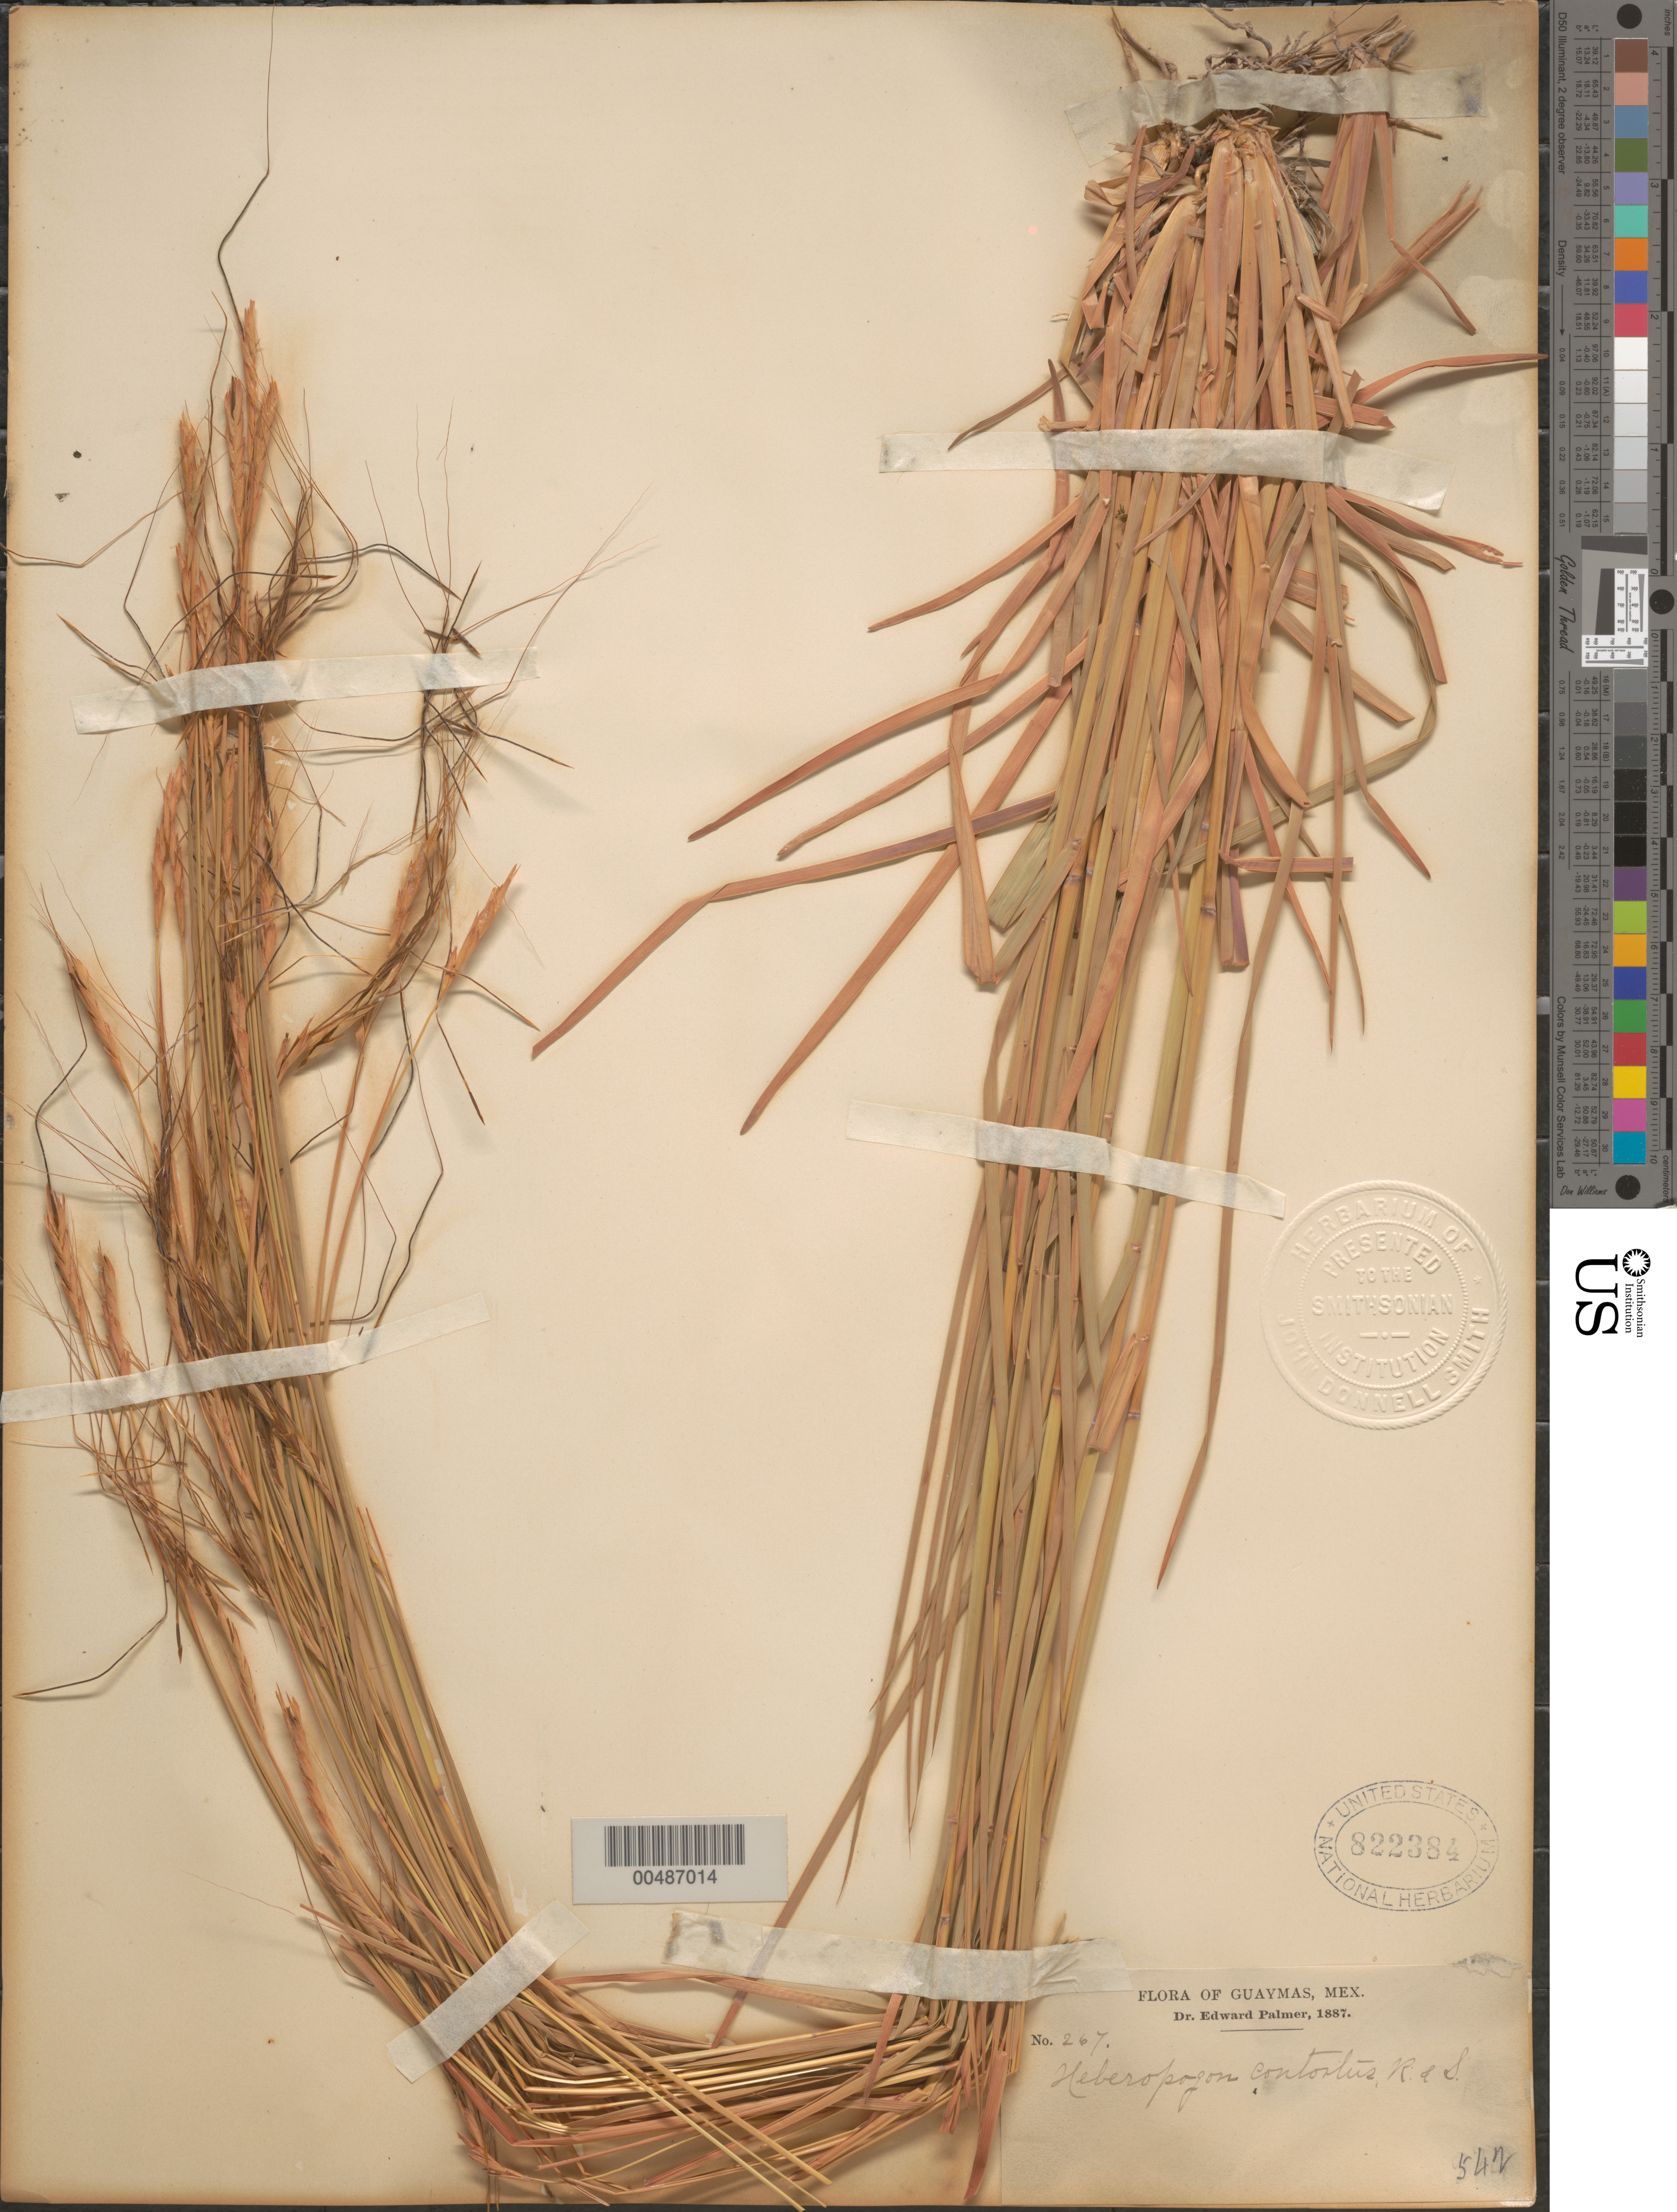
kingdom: Plantae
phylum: Tracheophyta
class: Liliopsida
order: Poales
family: Poaceae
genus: Heteropogon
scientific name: Heteropogon contortus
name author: (L.) P. Beauv. ex Roem. & Schult.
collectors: E. Palmer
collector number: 267 (542)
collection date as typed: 1887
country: Mexico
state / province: Sonora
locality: Guaymas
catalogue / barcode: US 822384